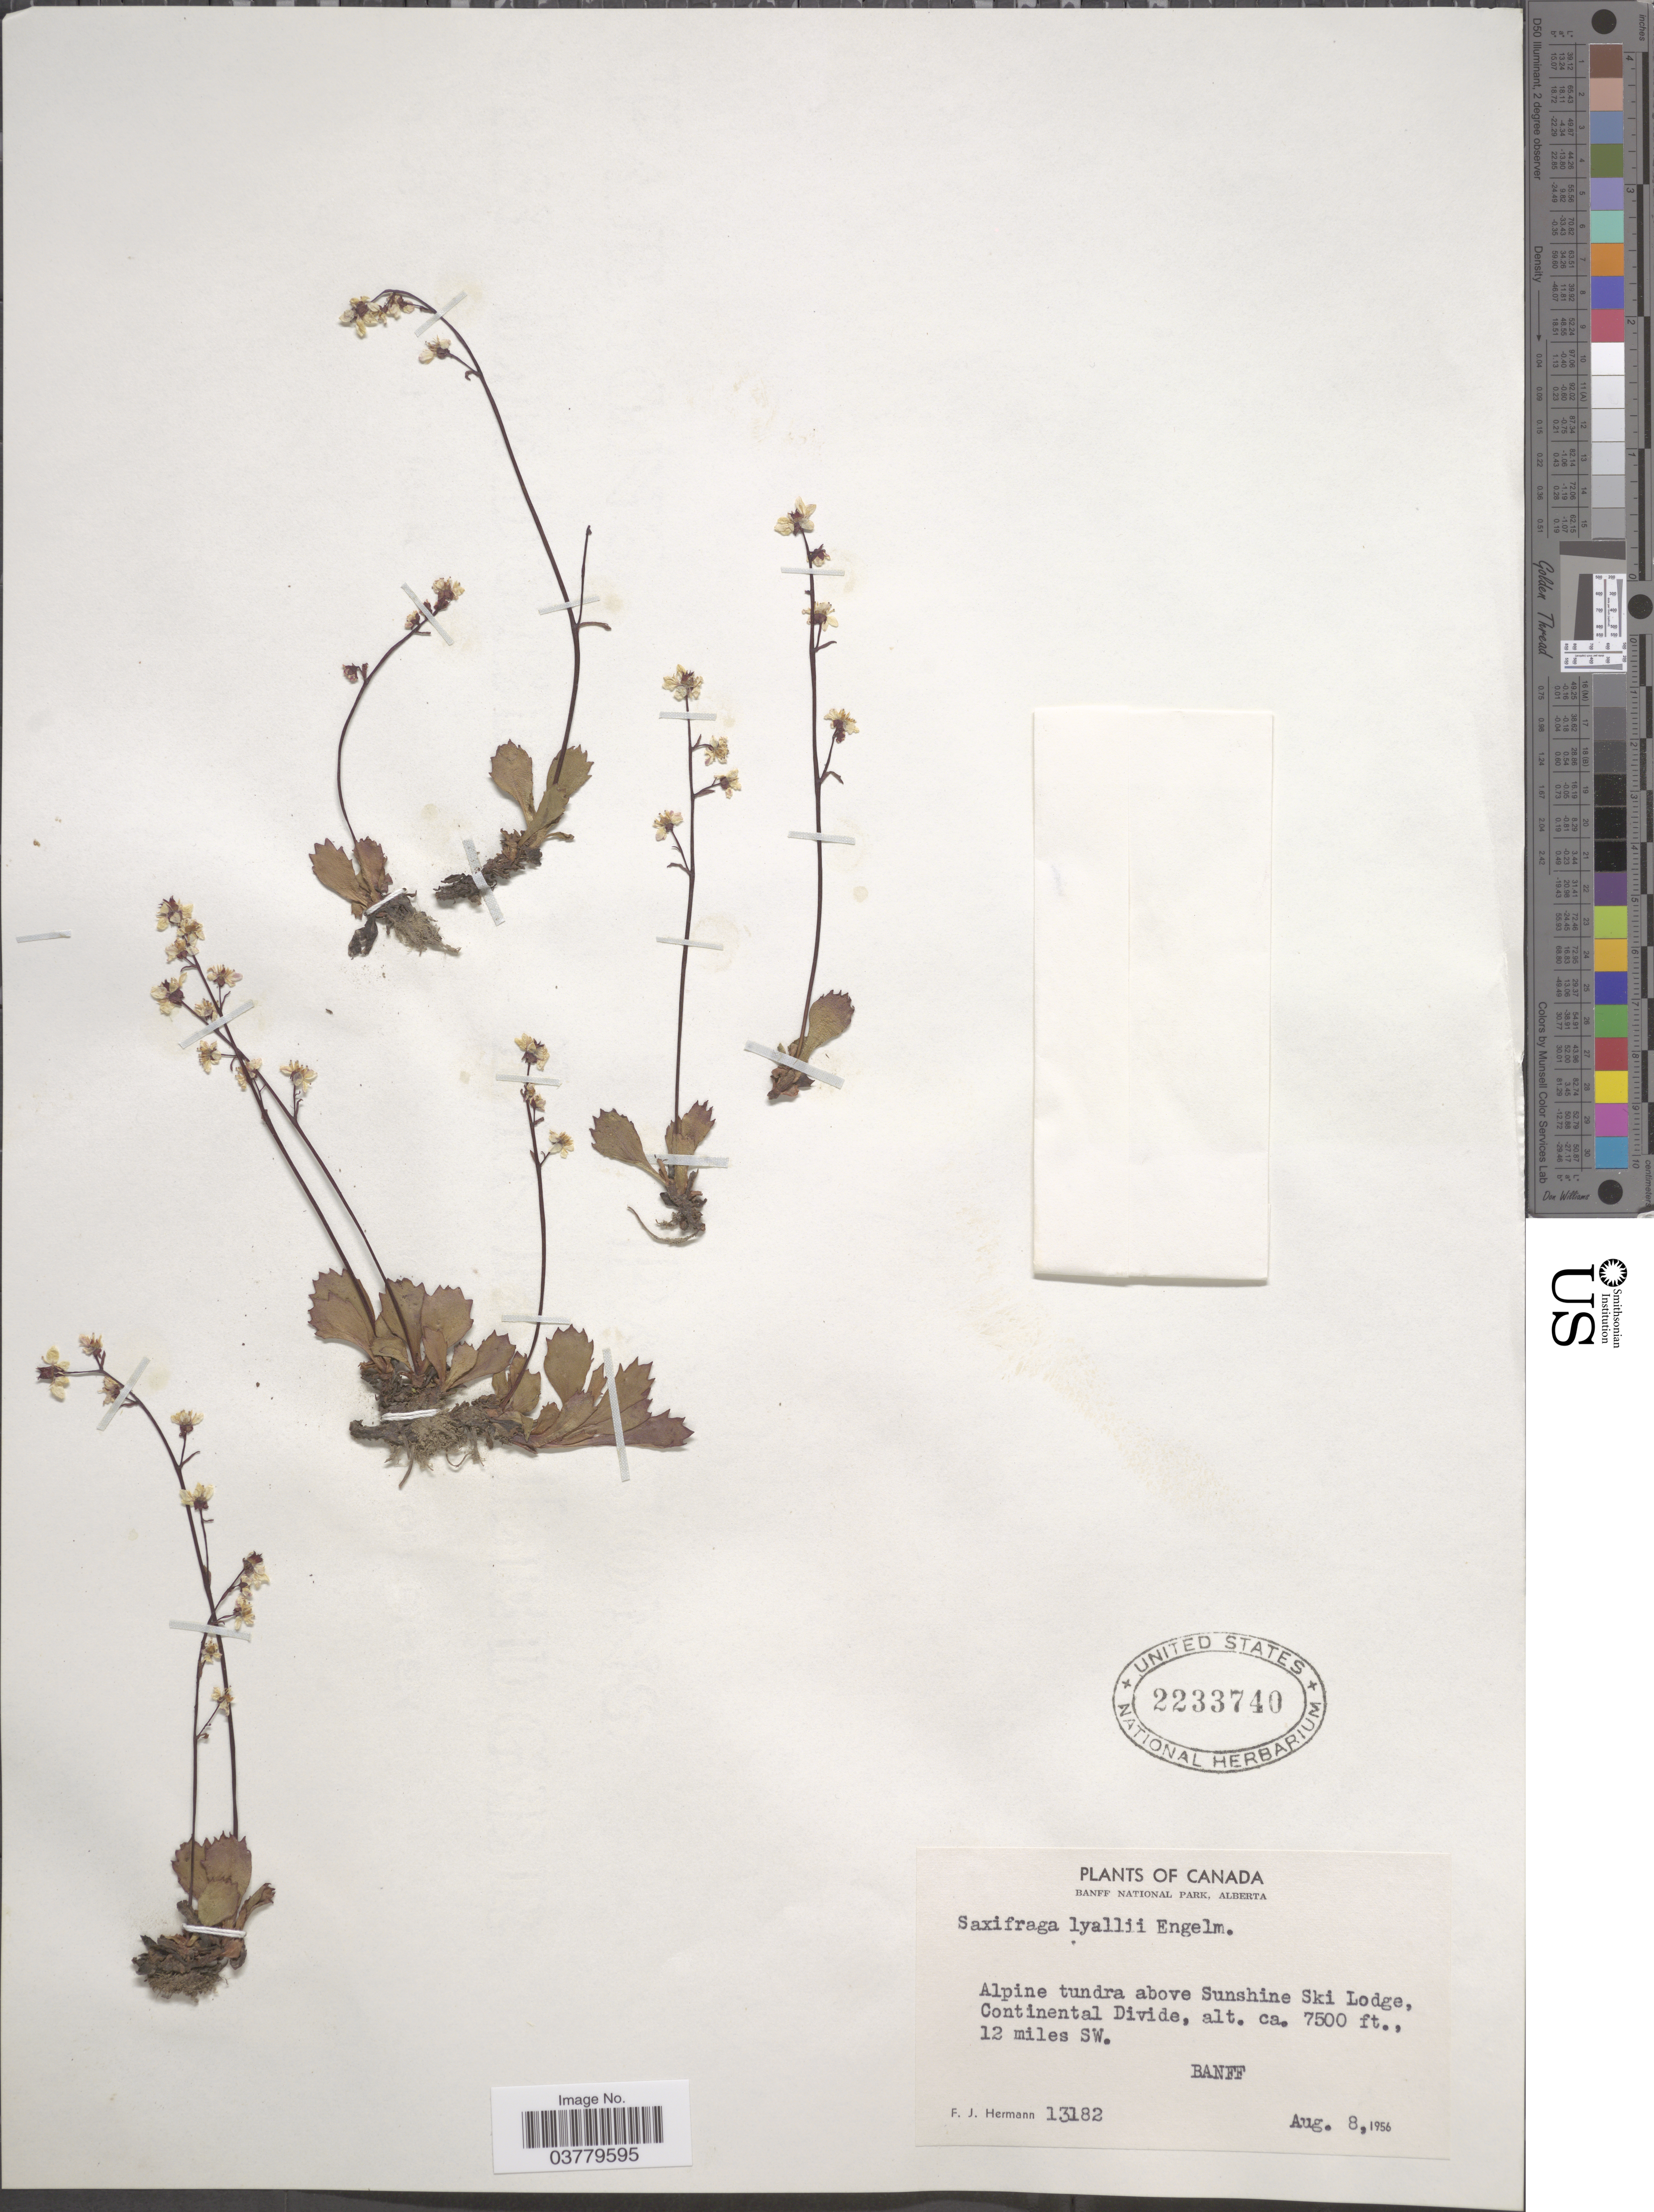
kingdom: Plantae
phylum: Tracheophyta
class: Magnoliopsida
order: Saxifragales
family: Saxifragaceae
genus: Micranthes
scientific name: Micranthes lyalii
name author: (Engl.) Small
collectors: F. J. Hermann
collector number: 13182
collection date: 1956-08-08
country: Canada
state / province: Alberta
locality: Banff National Park. Alpine tundra above Sunshine Ski Lodge, Continental Divide, Banff, 12 miles SW.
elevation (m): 2286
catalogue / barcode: US 2233740